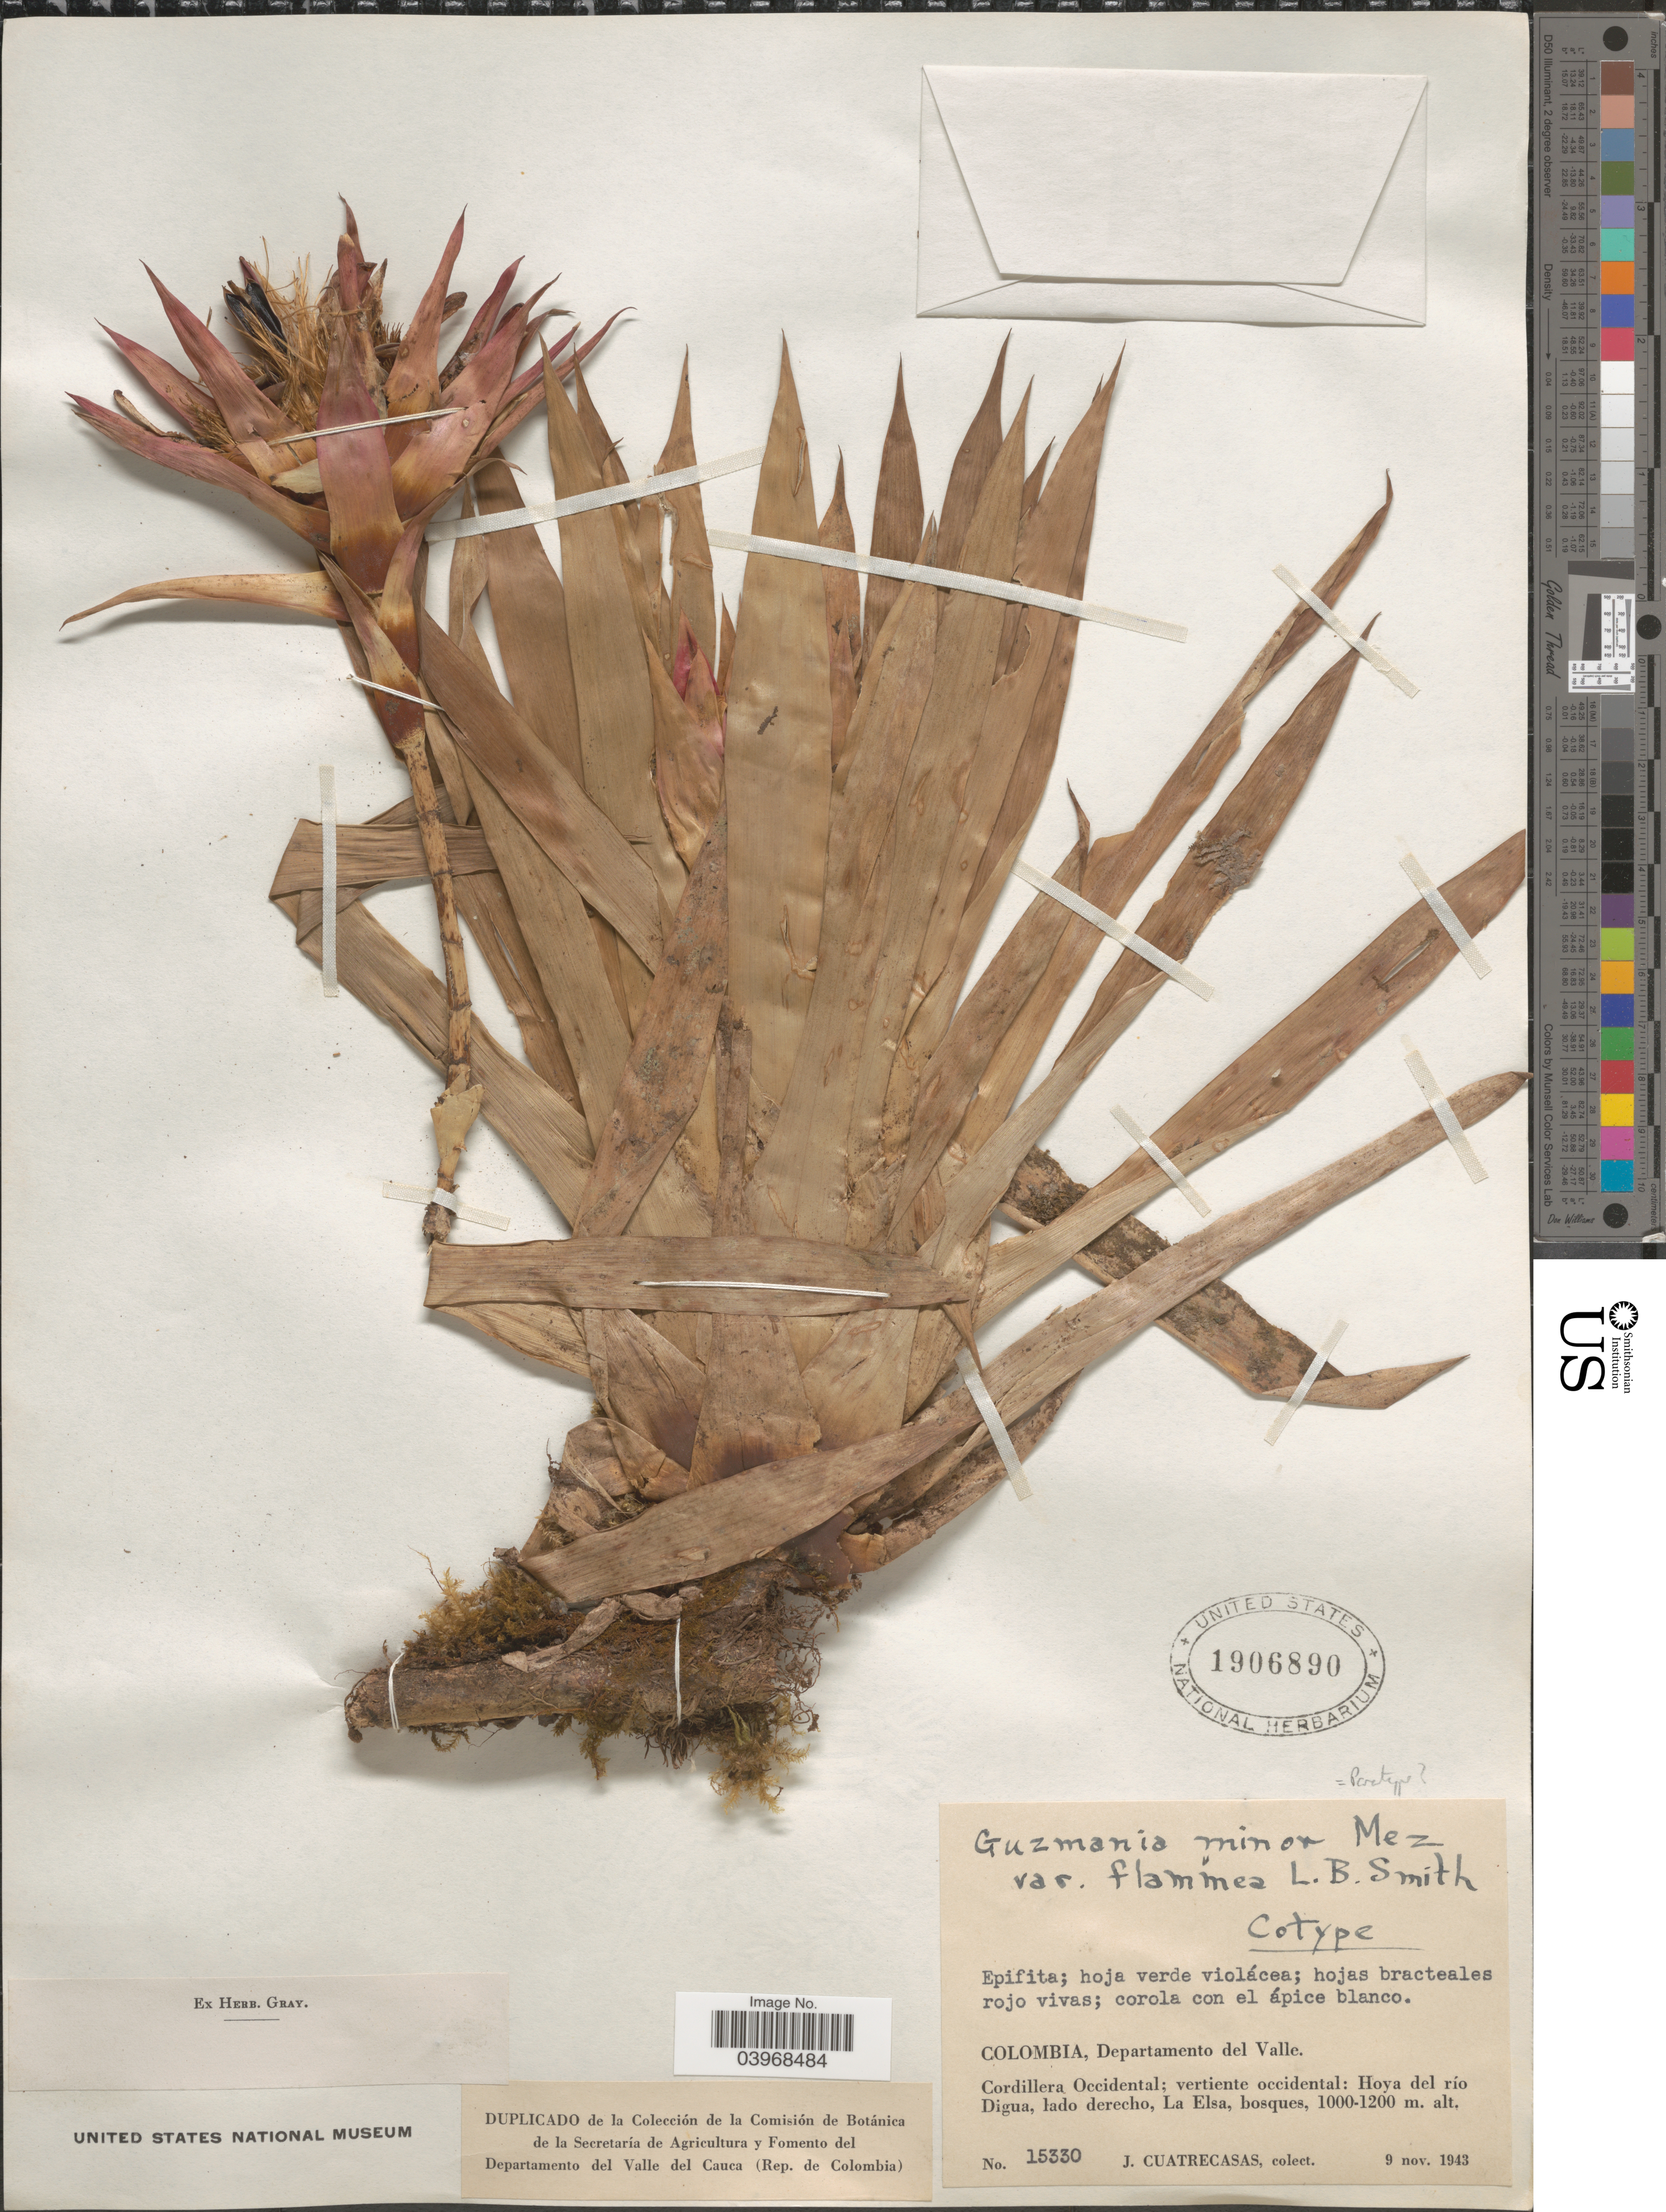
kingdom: Plantae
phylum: Tracheophyta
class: Liliopsida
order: Poales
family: Bromeliaceae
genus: Guzmania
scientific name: Guzmania lingulata var. flammea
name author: (L.B. Sm.) L.B. Sm.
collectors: J. Cuatrecasas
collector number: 15330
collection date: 1943-11-09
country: Colombia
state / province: Valle del Cauca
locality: Departamento del Valle. Cordillera Occidental; vertiente occidental: Hoya del río Digua, lado derecho, La Elsa, bosques.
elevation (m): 1000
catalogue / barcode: US 1906890